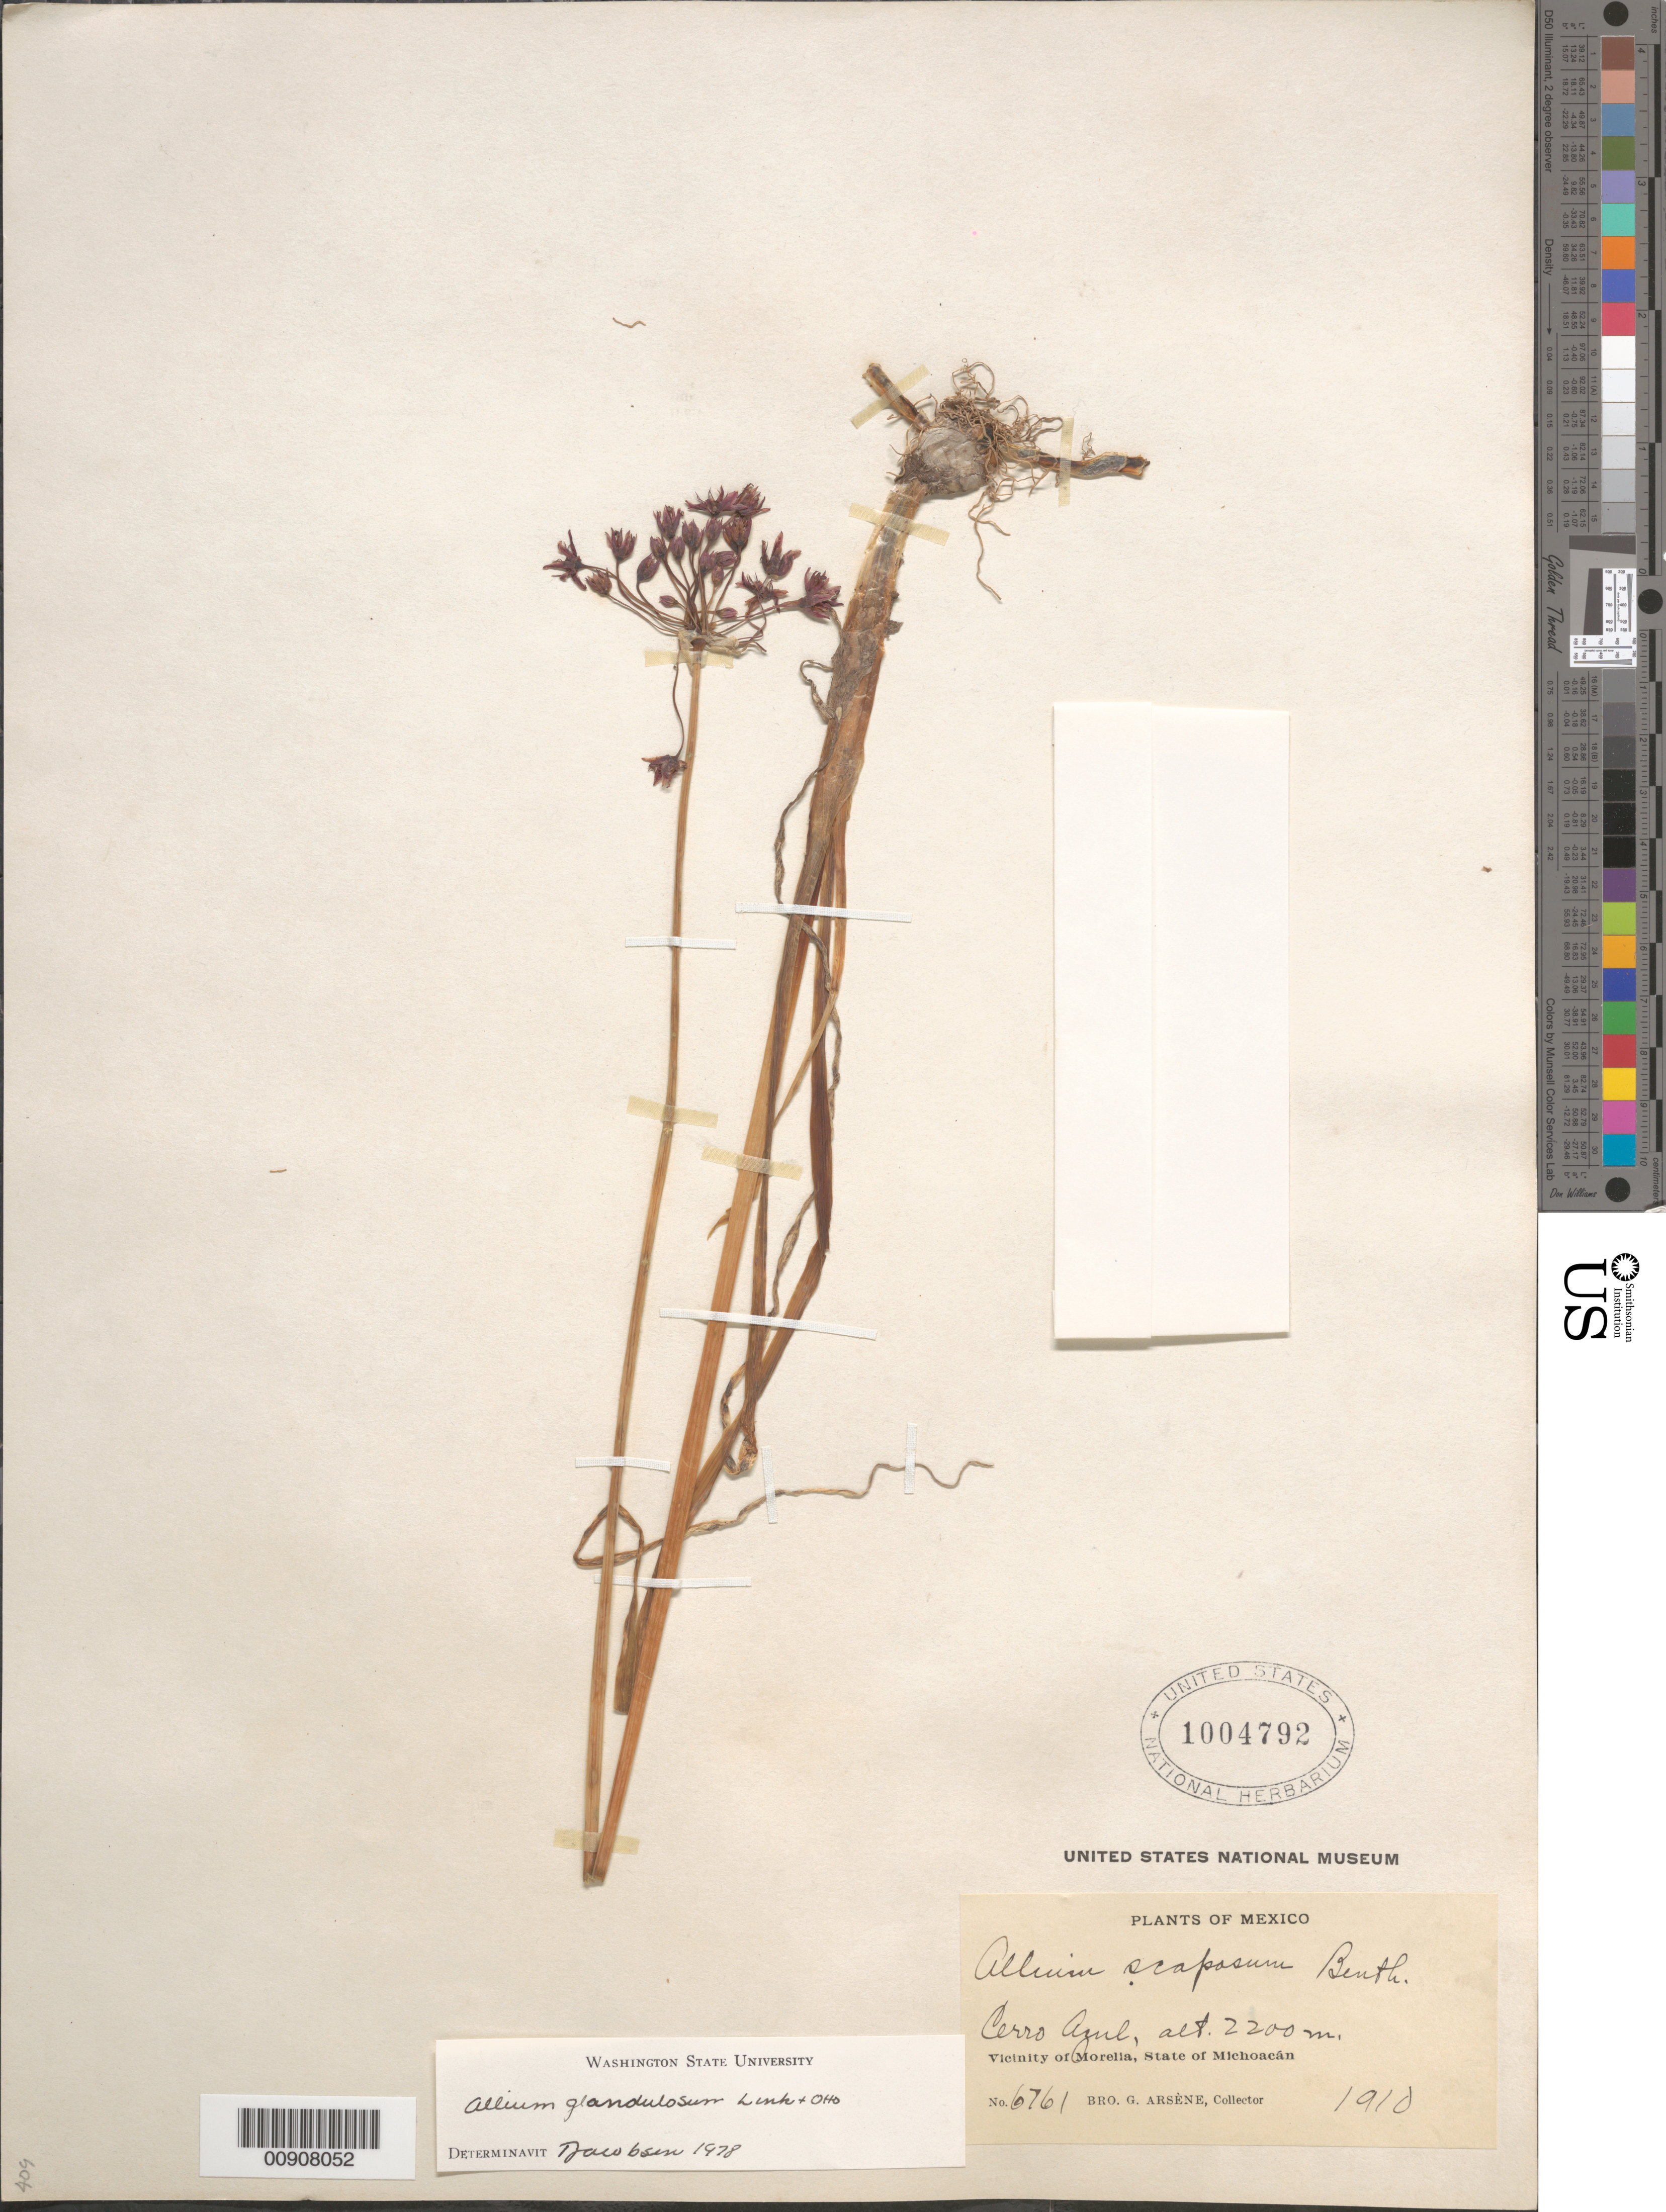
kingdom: Plantae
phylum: Tracheophyta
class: Liliopsida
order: Asparagales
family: Amaryllidaceae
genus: Allium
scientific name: Allium glandulosum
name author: Link & Otto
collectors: Bro. G. Arsène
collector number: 6761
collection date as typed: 1910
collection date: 1910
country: Mexico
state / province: Michoacán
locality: Cerro Azul. Vicinity of Morelia, State of Michoacán.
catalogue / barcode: US 1004792